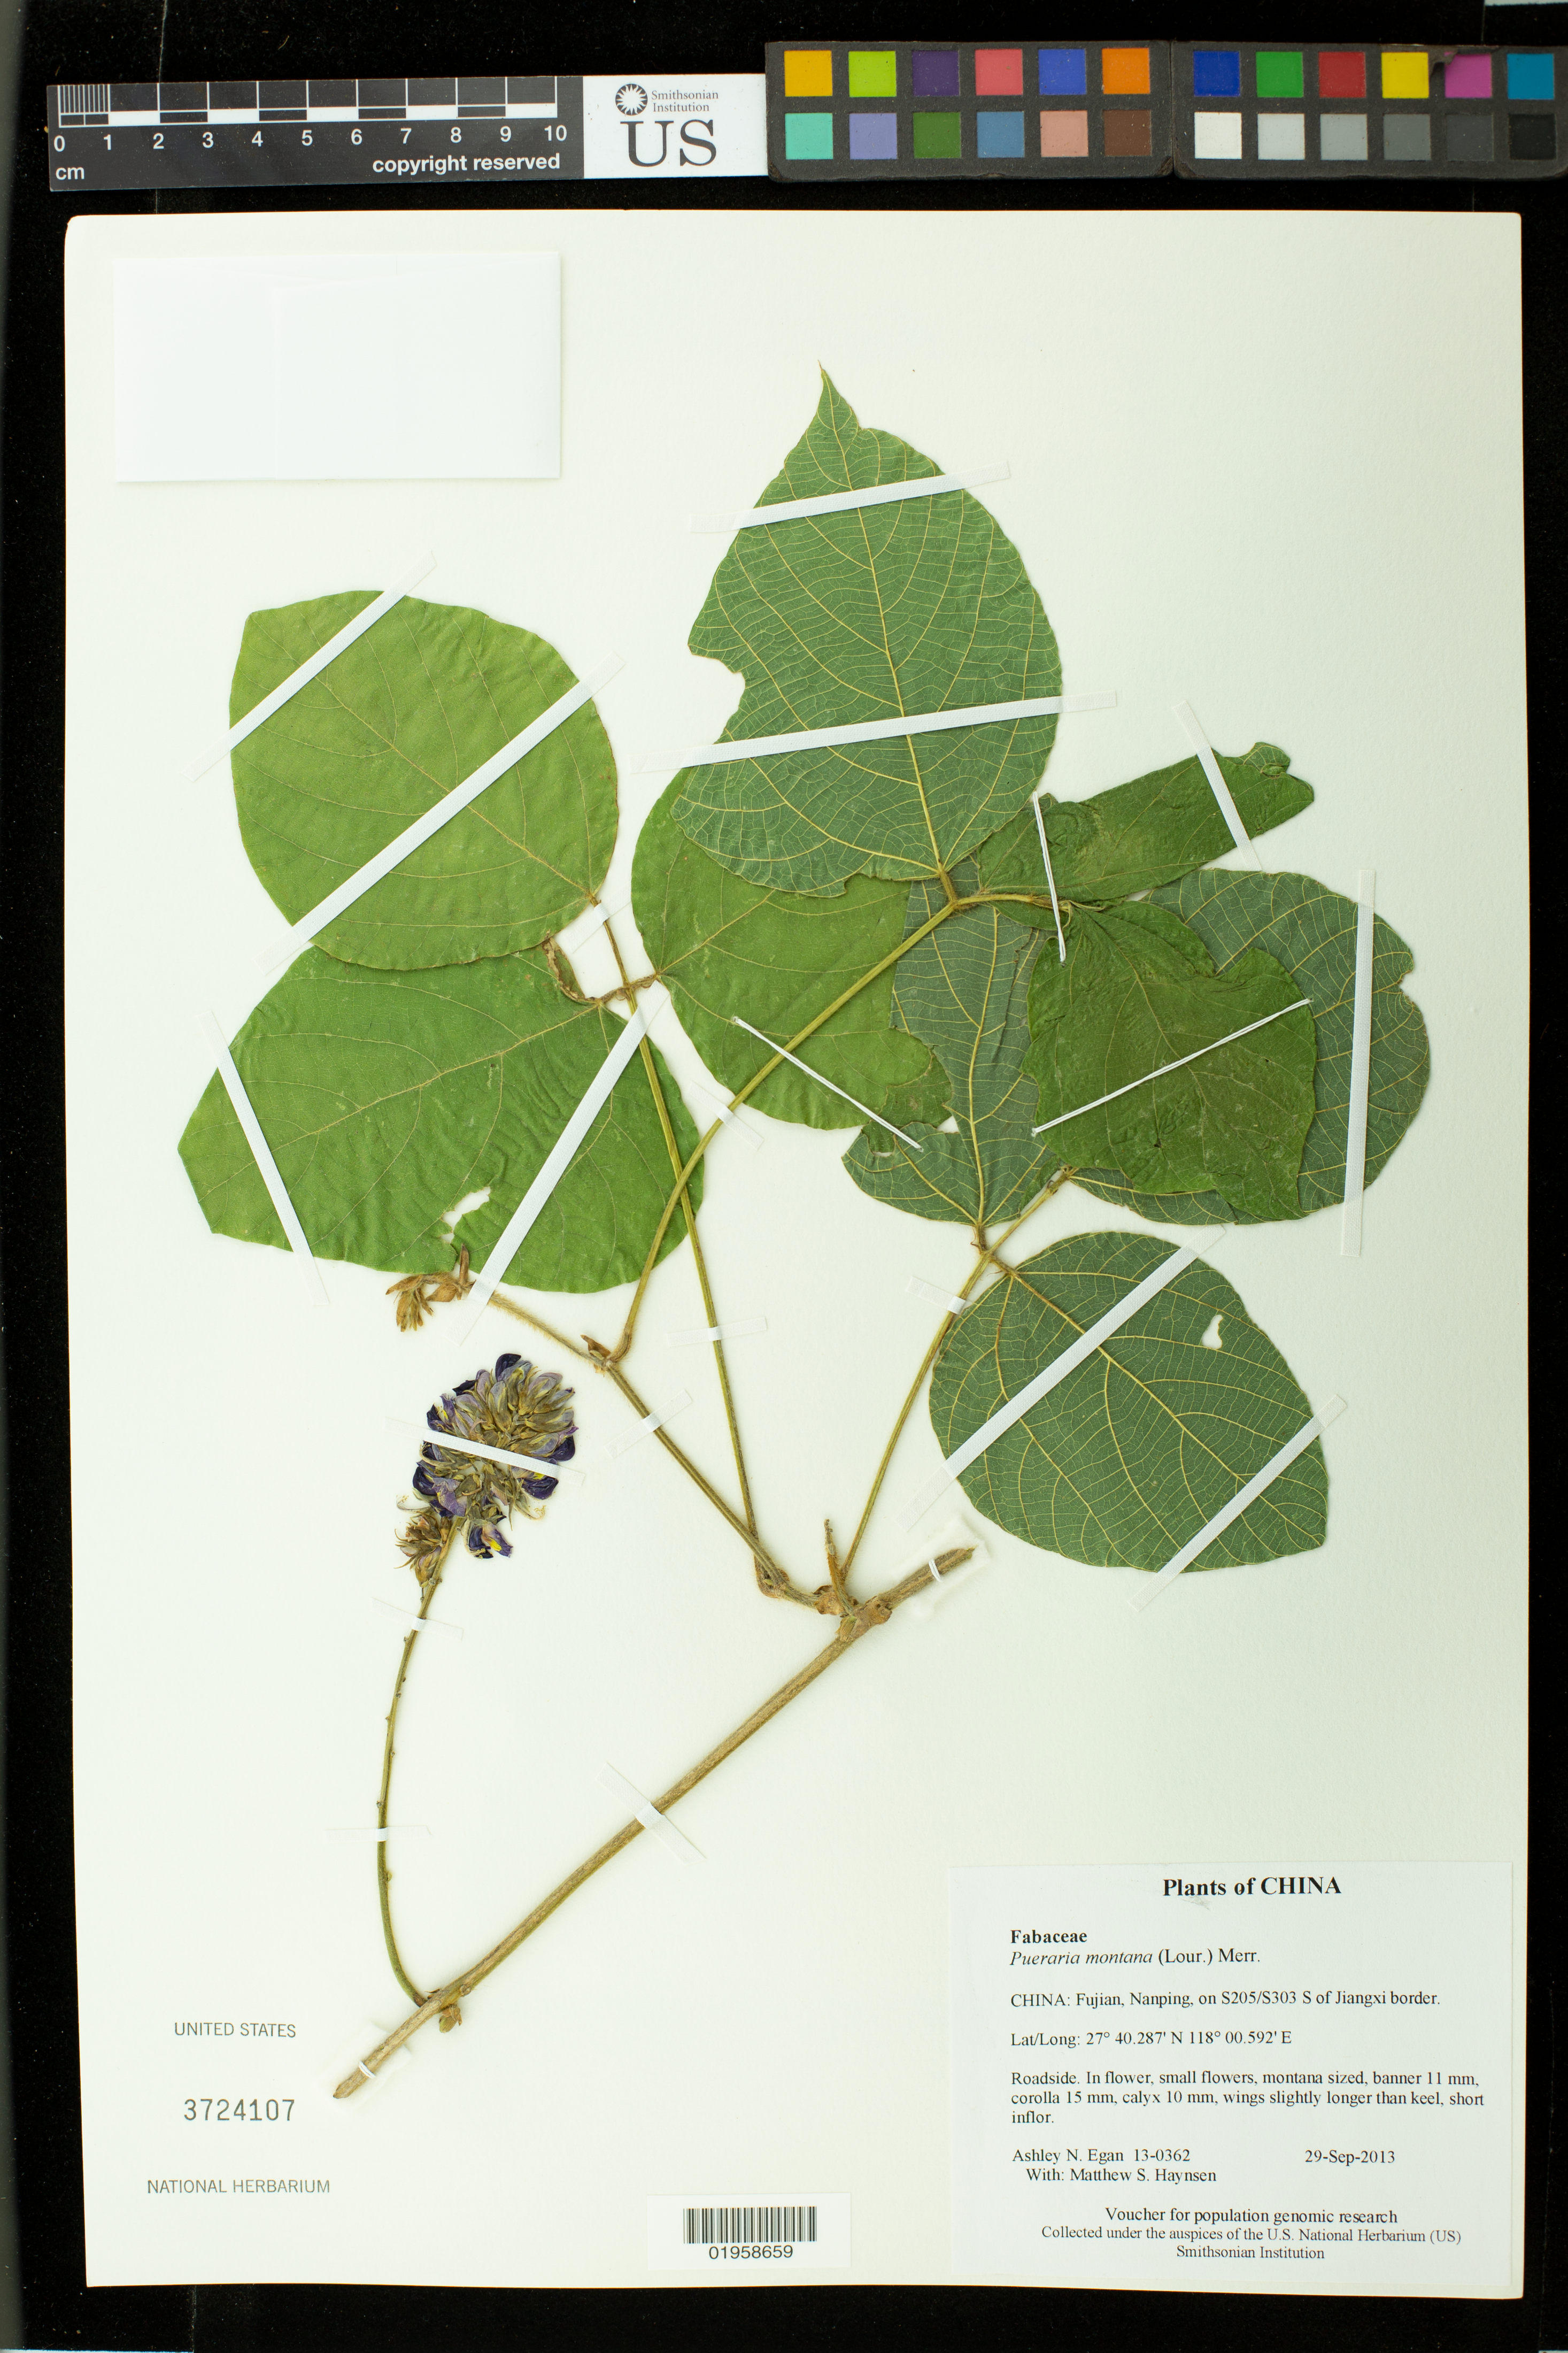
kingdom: Plantae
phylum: Tracheophyta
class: Magnoliopsida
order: Fabales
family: Fabaceae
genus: Pueraria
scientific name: Pueraria montana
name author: (Lour.) Merr.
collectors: A. N. Egan & M. Hansen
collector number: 13-0362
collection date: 2013-09-29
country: China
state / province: Fujian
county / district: Nanping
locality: on S205/S303 S of Jiangx border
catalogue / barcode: US 3724107